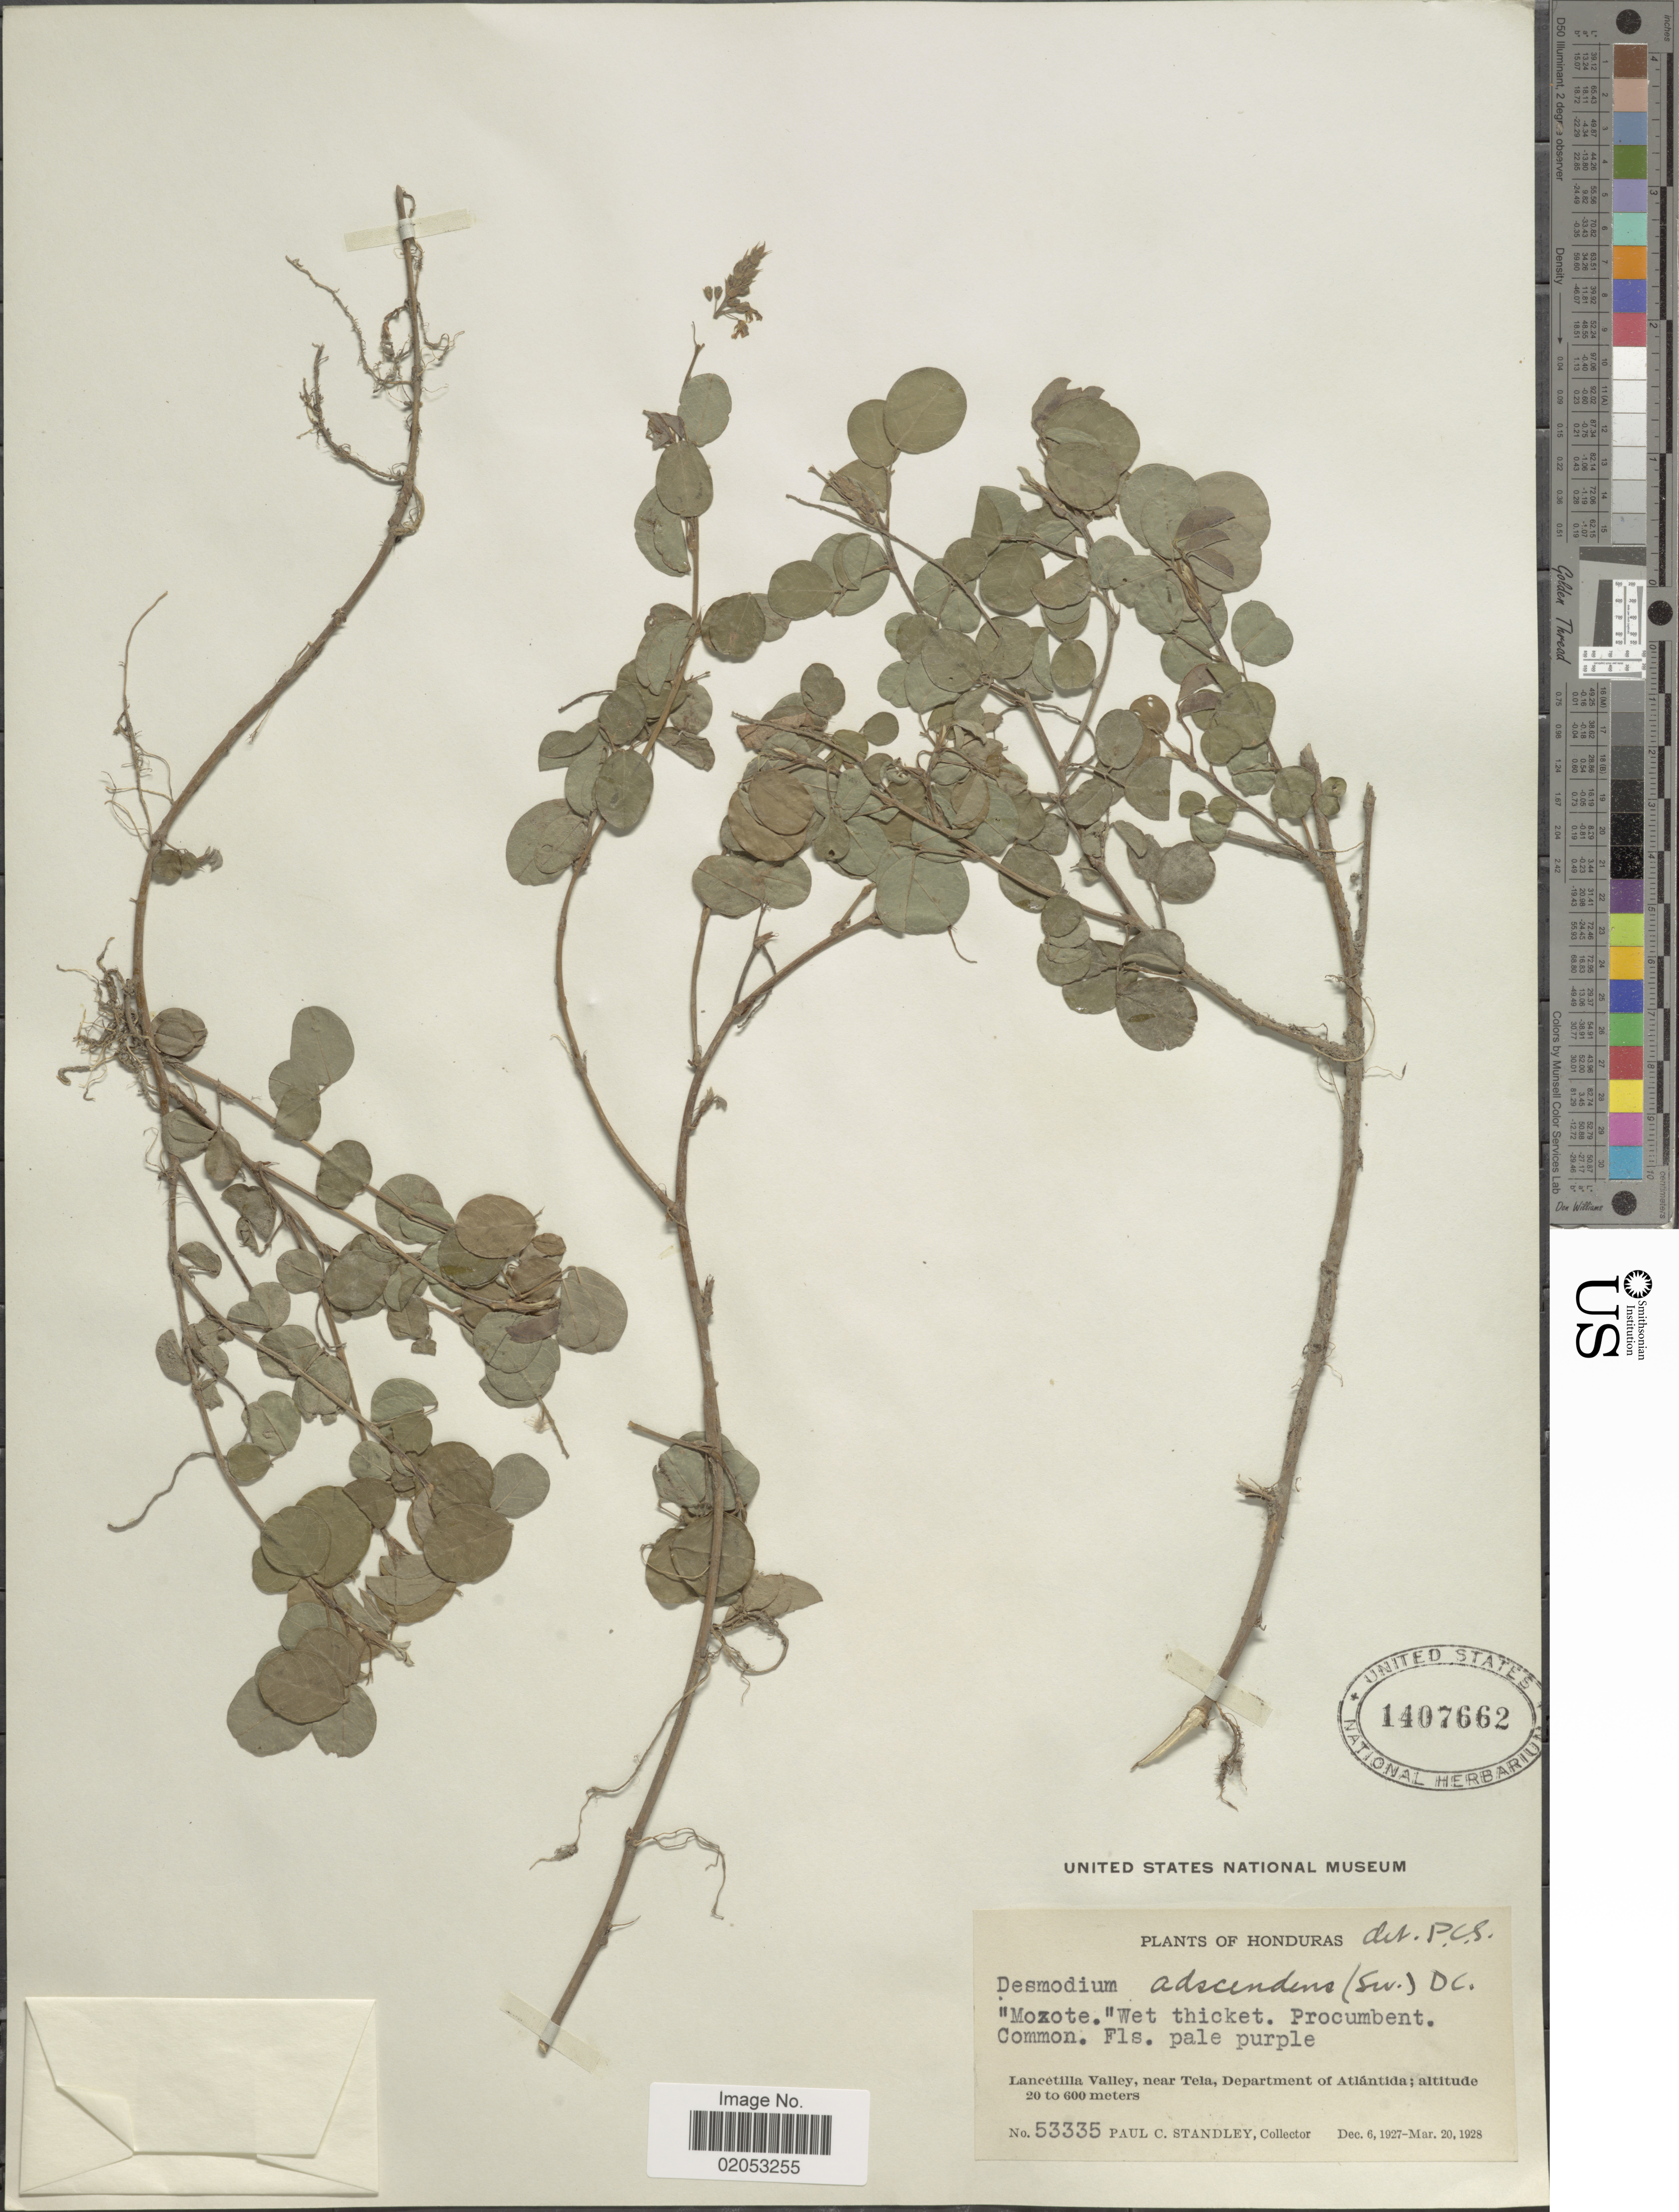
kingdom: Plantae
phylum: Tracheophyta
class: Magnoliopsida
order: Fabales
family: Fabaceae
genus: Grona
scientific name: Grona adscendens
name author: (Sw.) H. Ohashi & K. Ohashi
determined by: Strong, Mark T., (BOT), Smithsonian Institution - National Museum of Natural History (UNITED STATES)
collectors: P. C. Standley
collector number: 53335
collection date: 1927-12-06/1928-03-20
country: Honduras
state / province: Atlántida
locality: Lancetilla Valley, near Tela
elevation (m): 20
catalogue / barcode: US 1407662